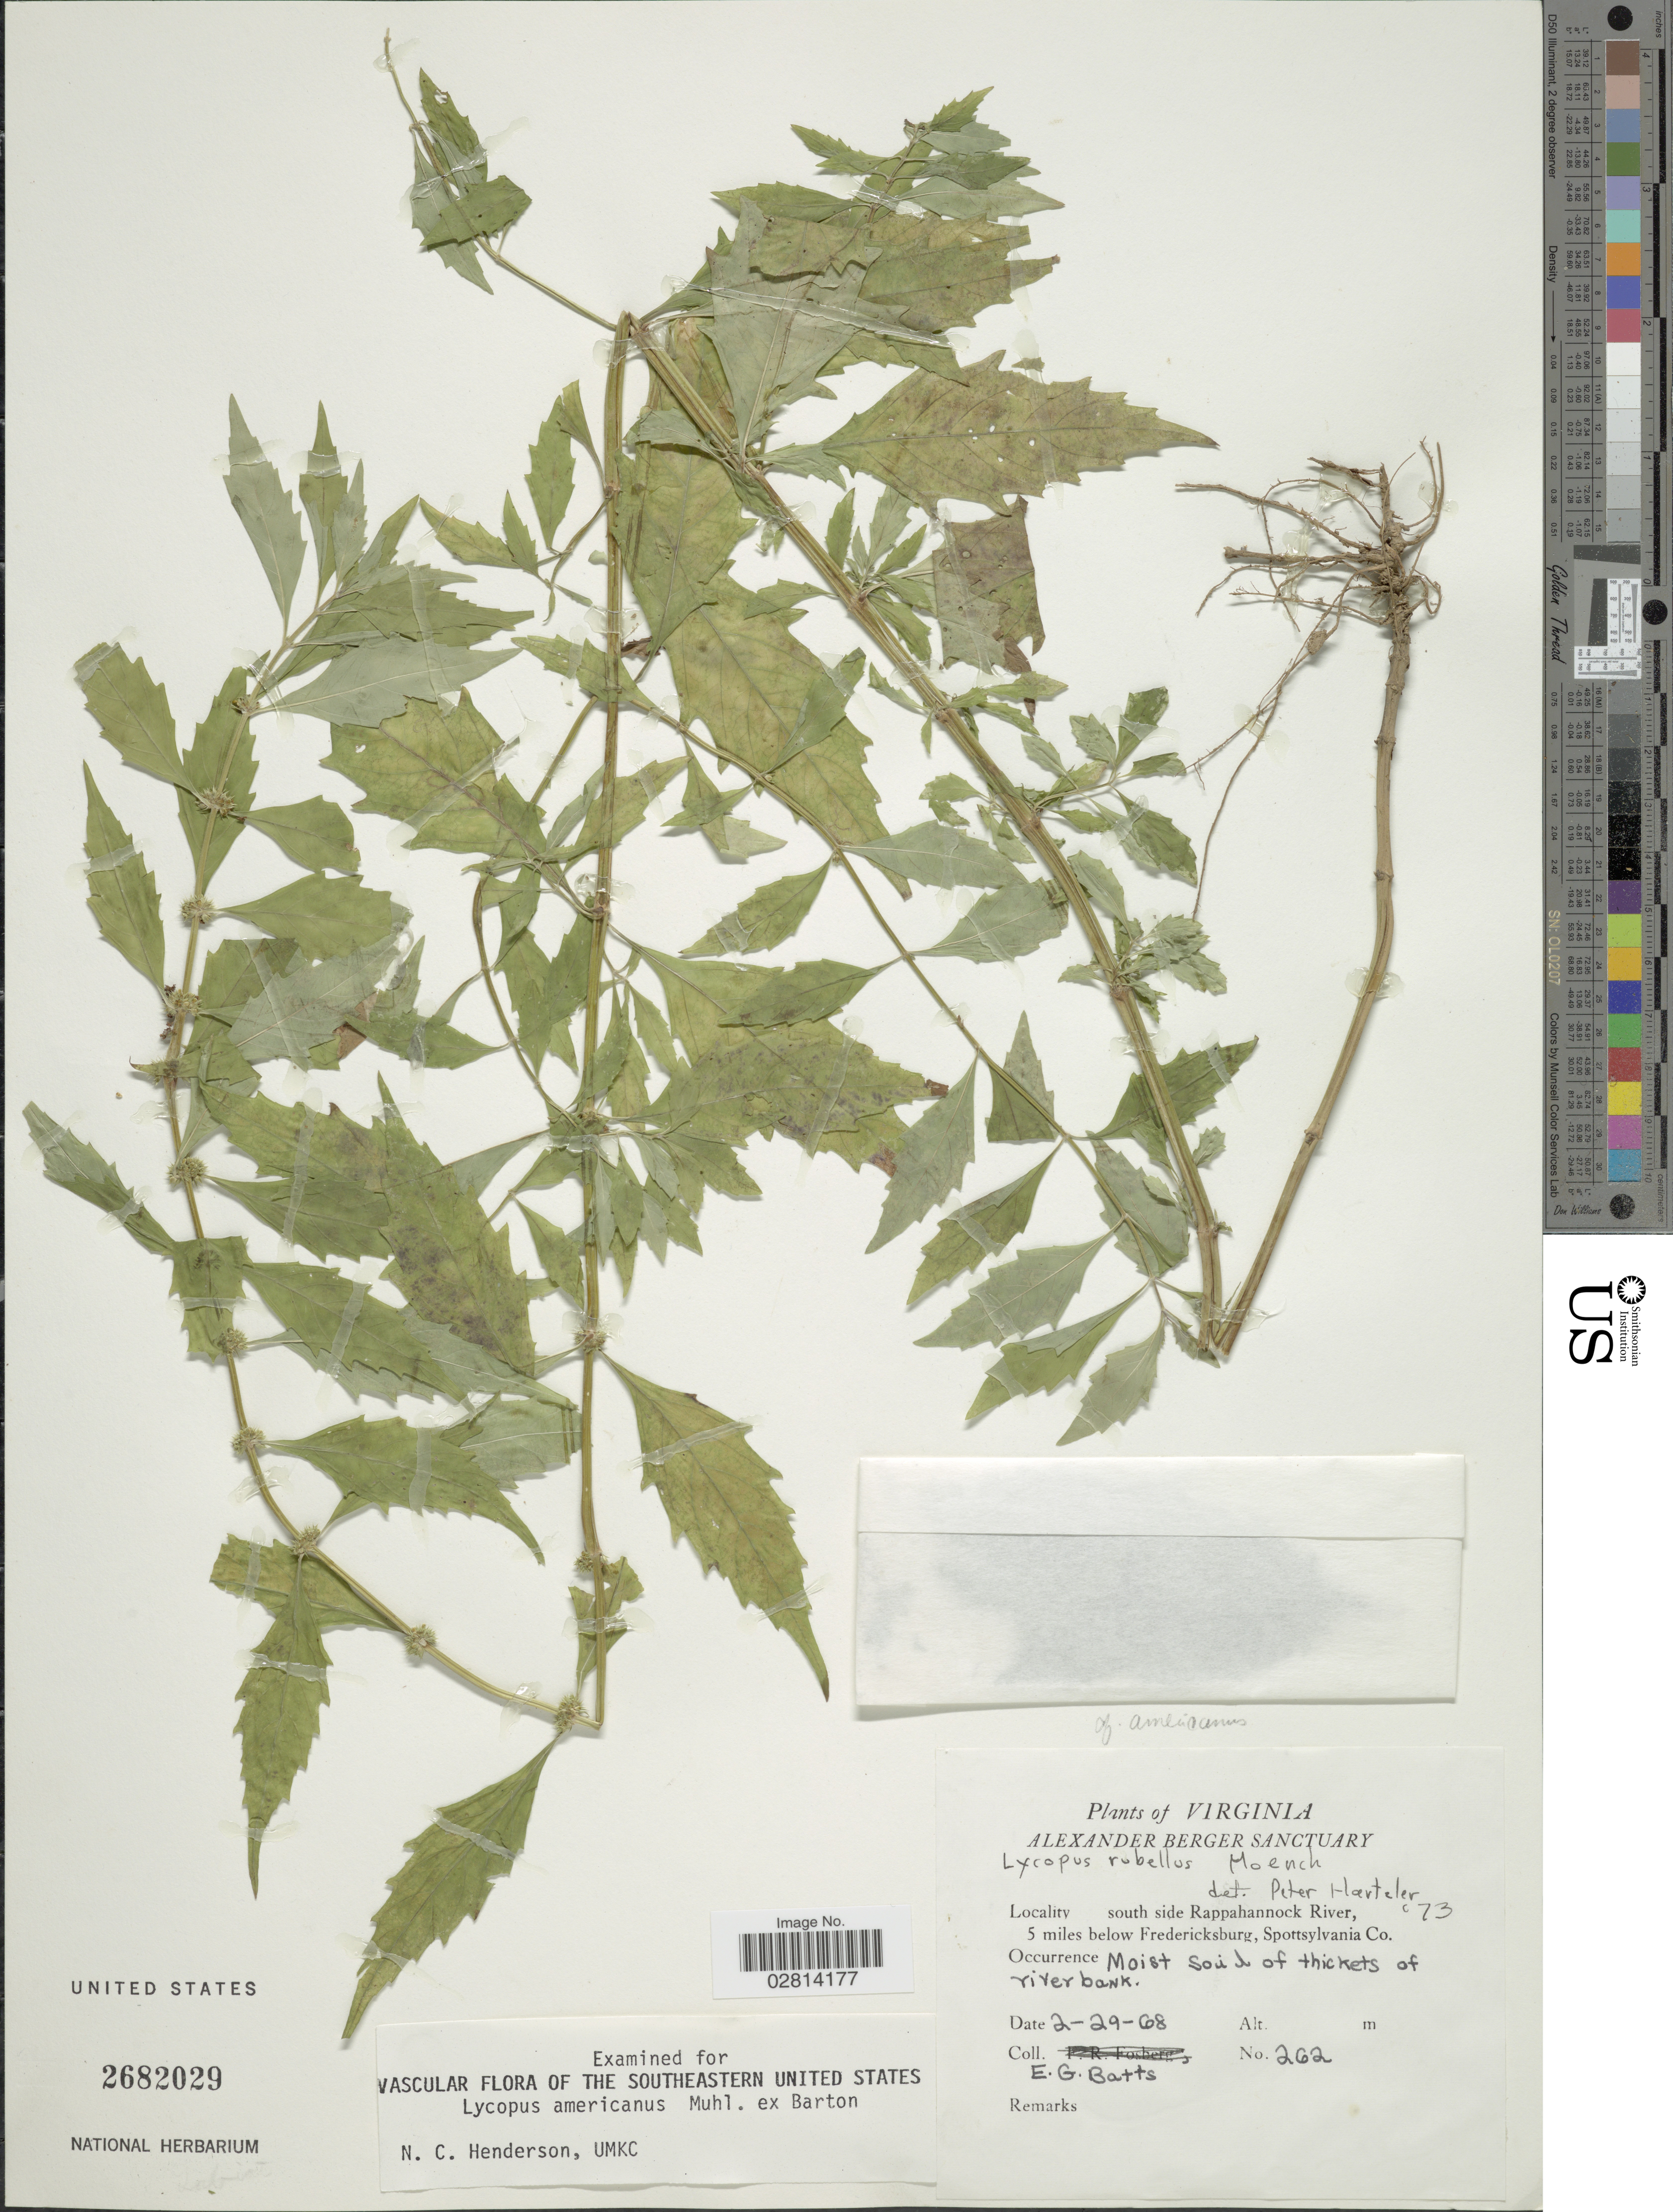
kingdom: Plantae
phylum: Tracheophyta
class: Magnoliopsida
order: Lamiales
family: Lamiaceae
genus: Lycopus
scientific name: Lycopus americanus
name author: Muhl. ex W.P.C. Barton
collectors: E. Batts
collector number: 262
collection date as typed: Transcribed d/m/y: 29/2/68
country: United States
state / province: Virginia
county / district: Spotsylvania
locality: Alexander Berger Sanctuary, South side Rappahannock River, 5 miles below Fredericksburg.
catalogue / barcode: US 2682029